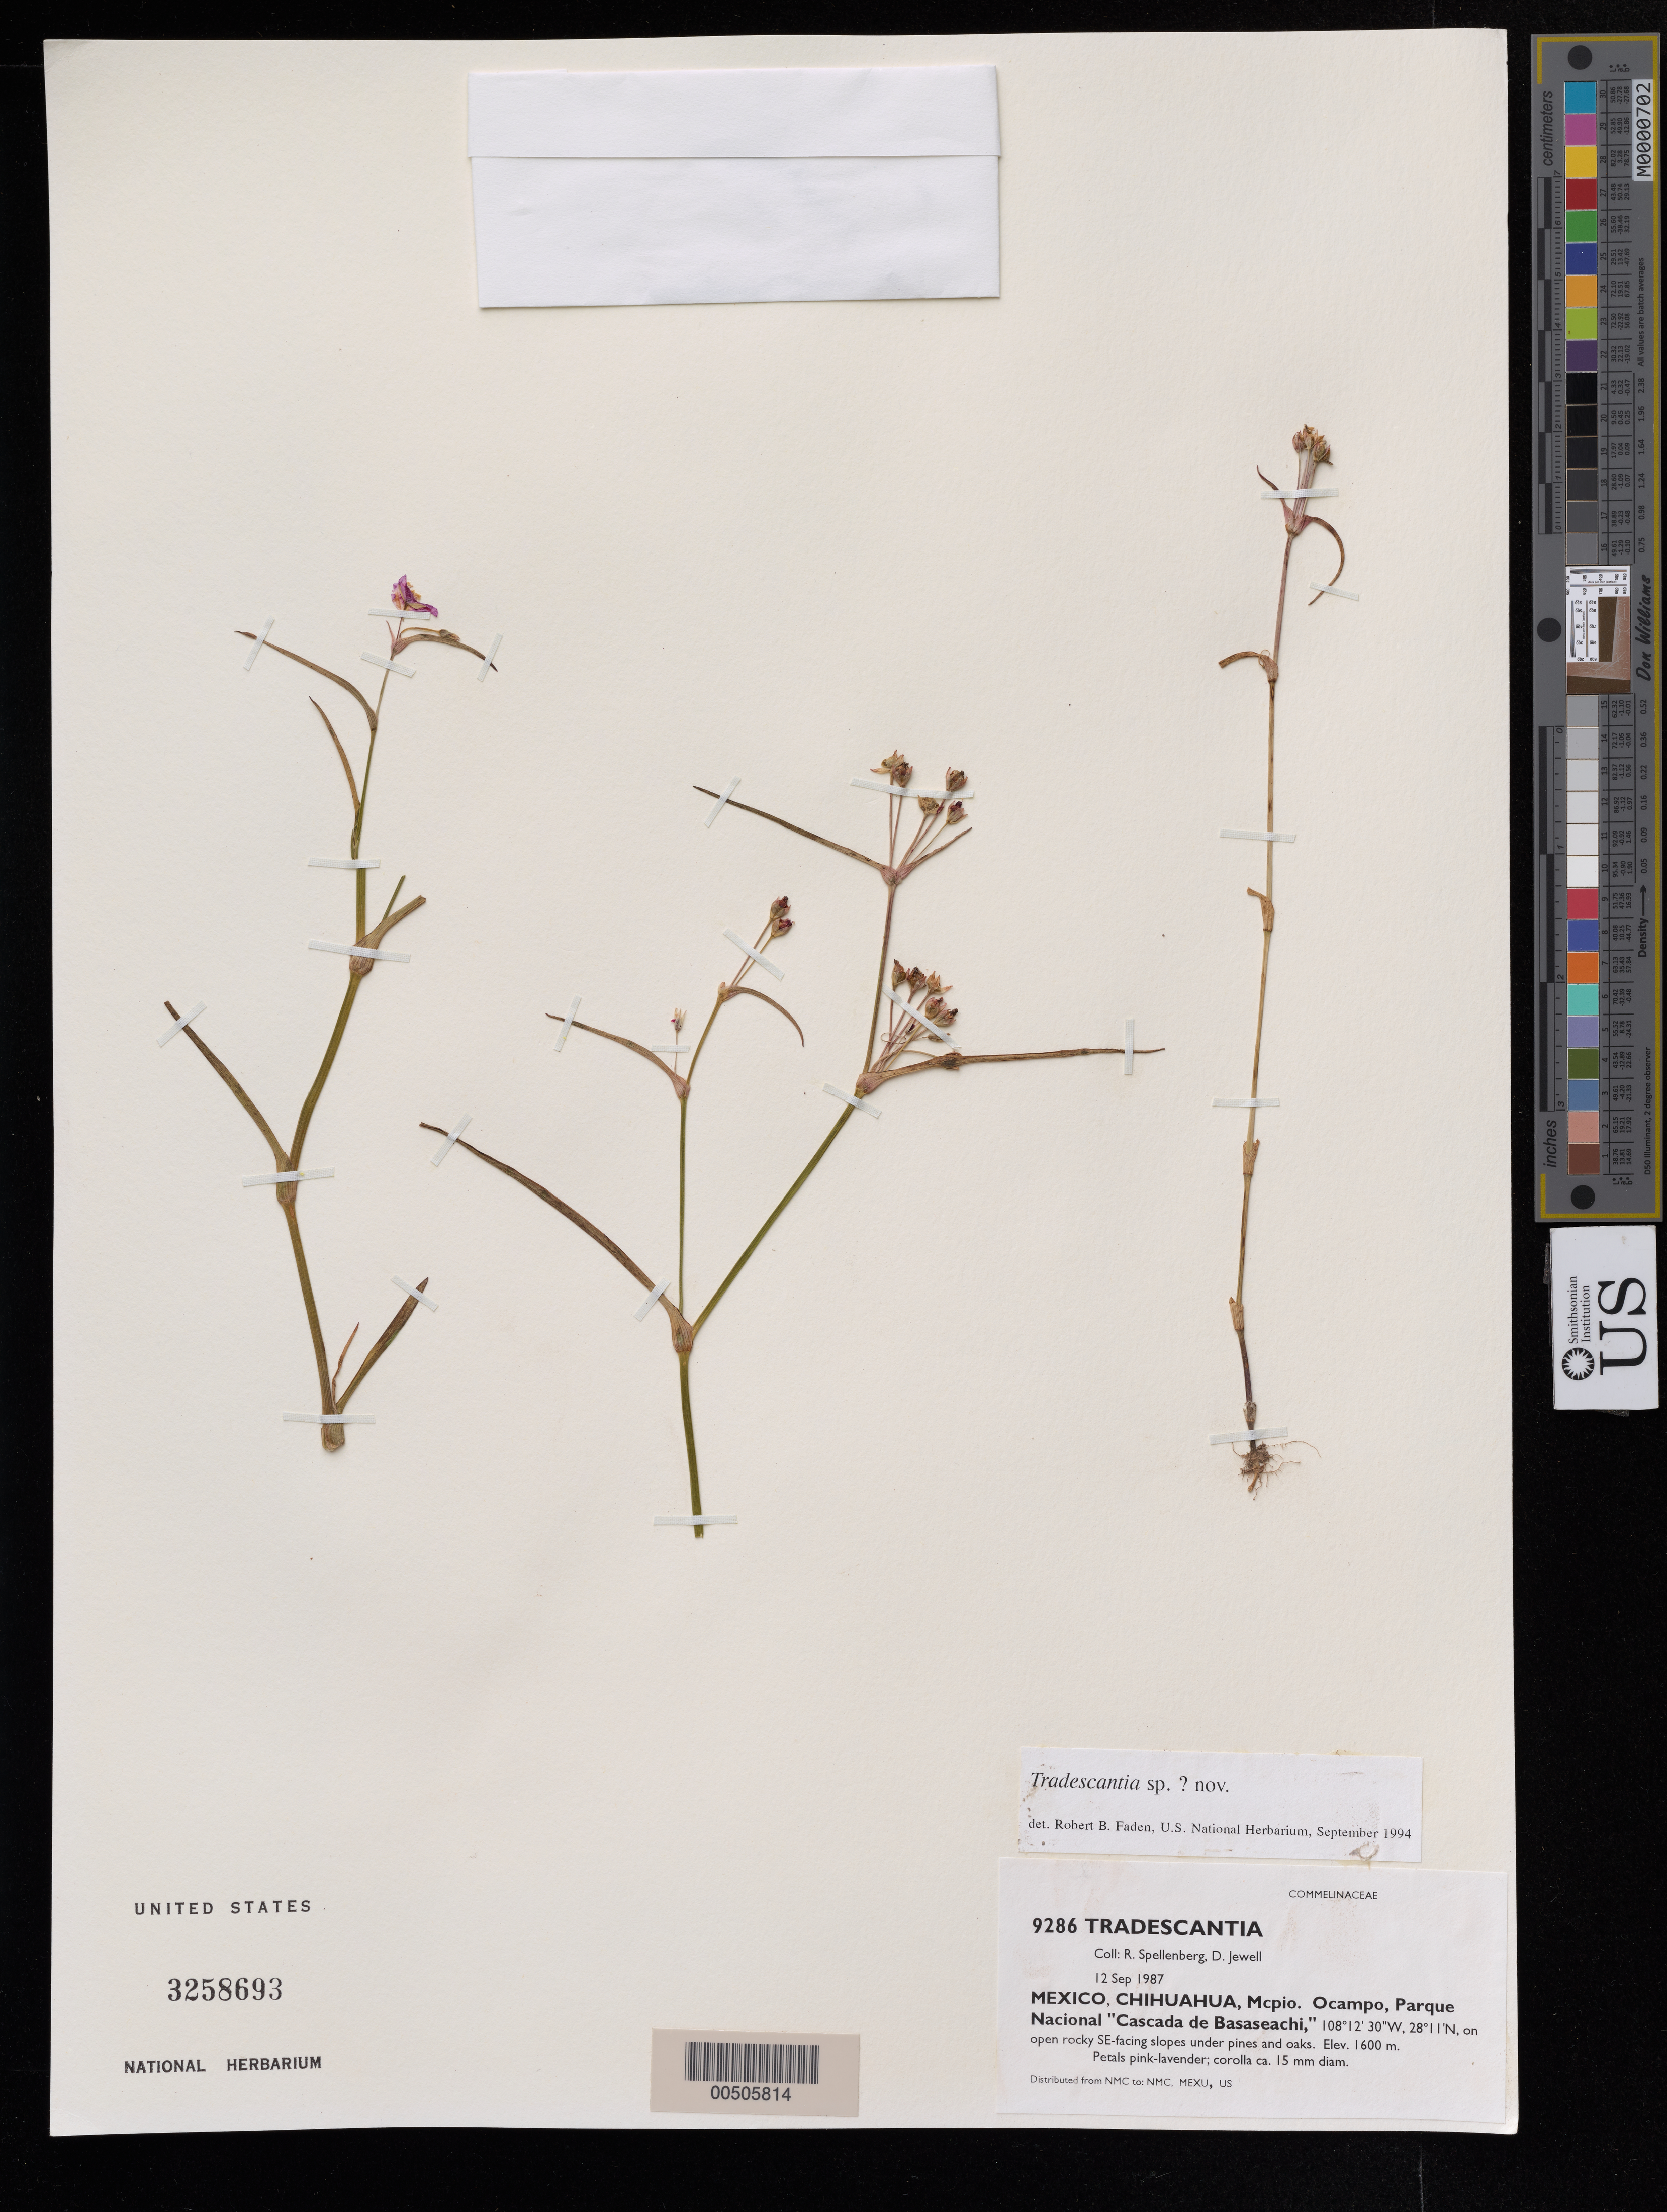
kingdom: Plantae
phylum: Tracheophyta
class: Liliopsida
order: Commelinales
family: Commelinaceae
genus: Tradescantia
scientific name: Tradescantia sp.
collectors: R. W. Spellenberg & D. Jewell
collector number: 9286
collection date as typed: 12 Sep 1987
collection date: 1987-09-12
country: Mexico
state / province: Chihuahua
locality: Ocampo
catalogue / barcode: US 3258693